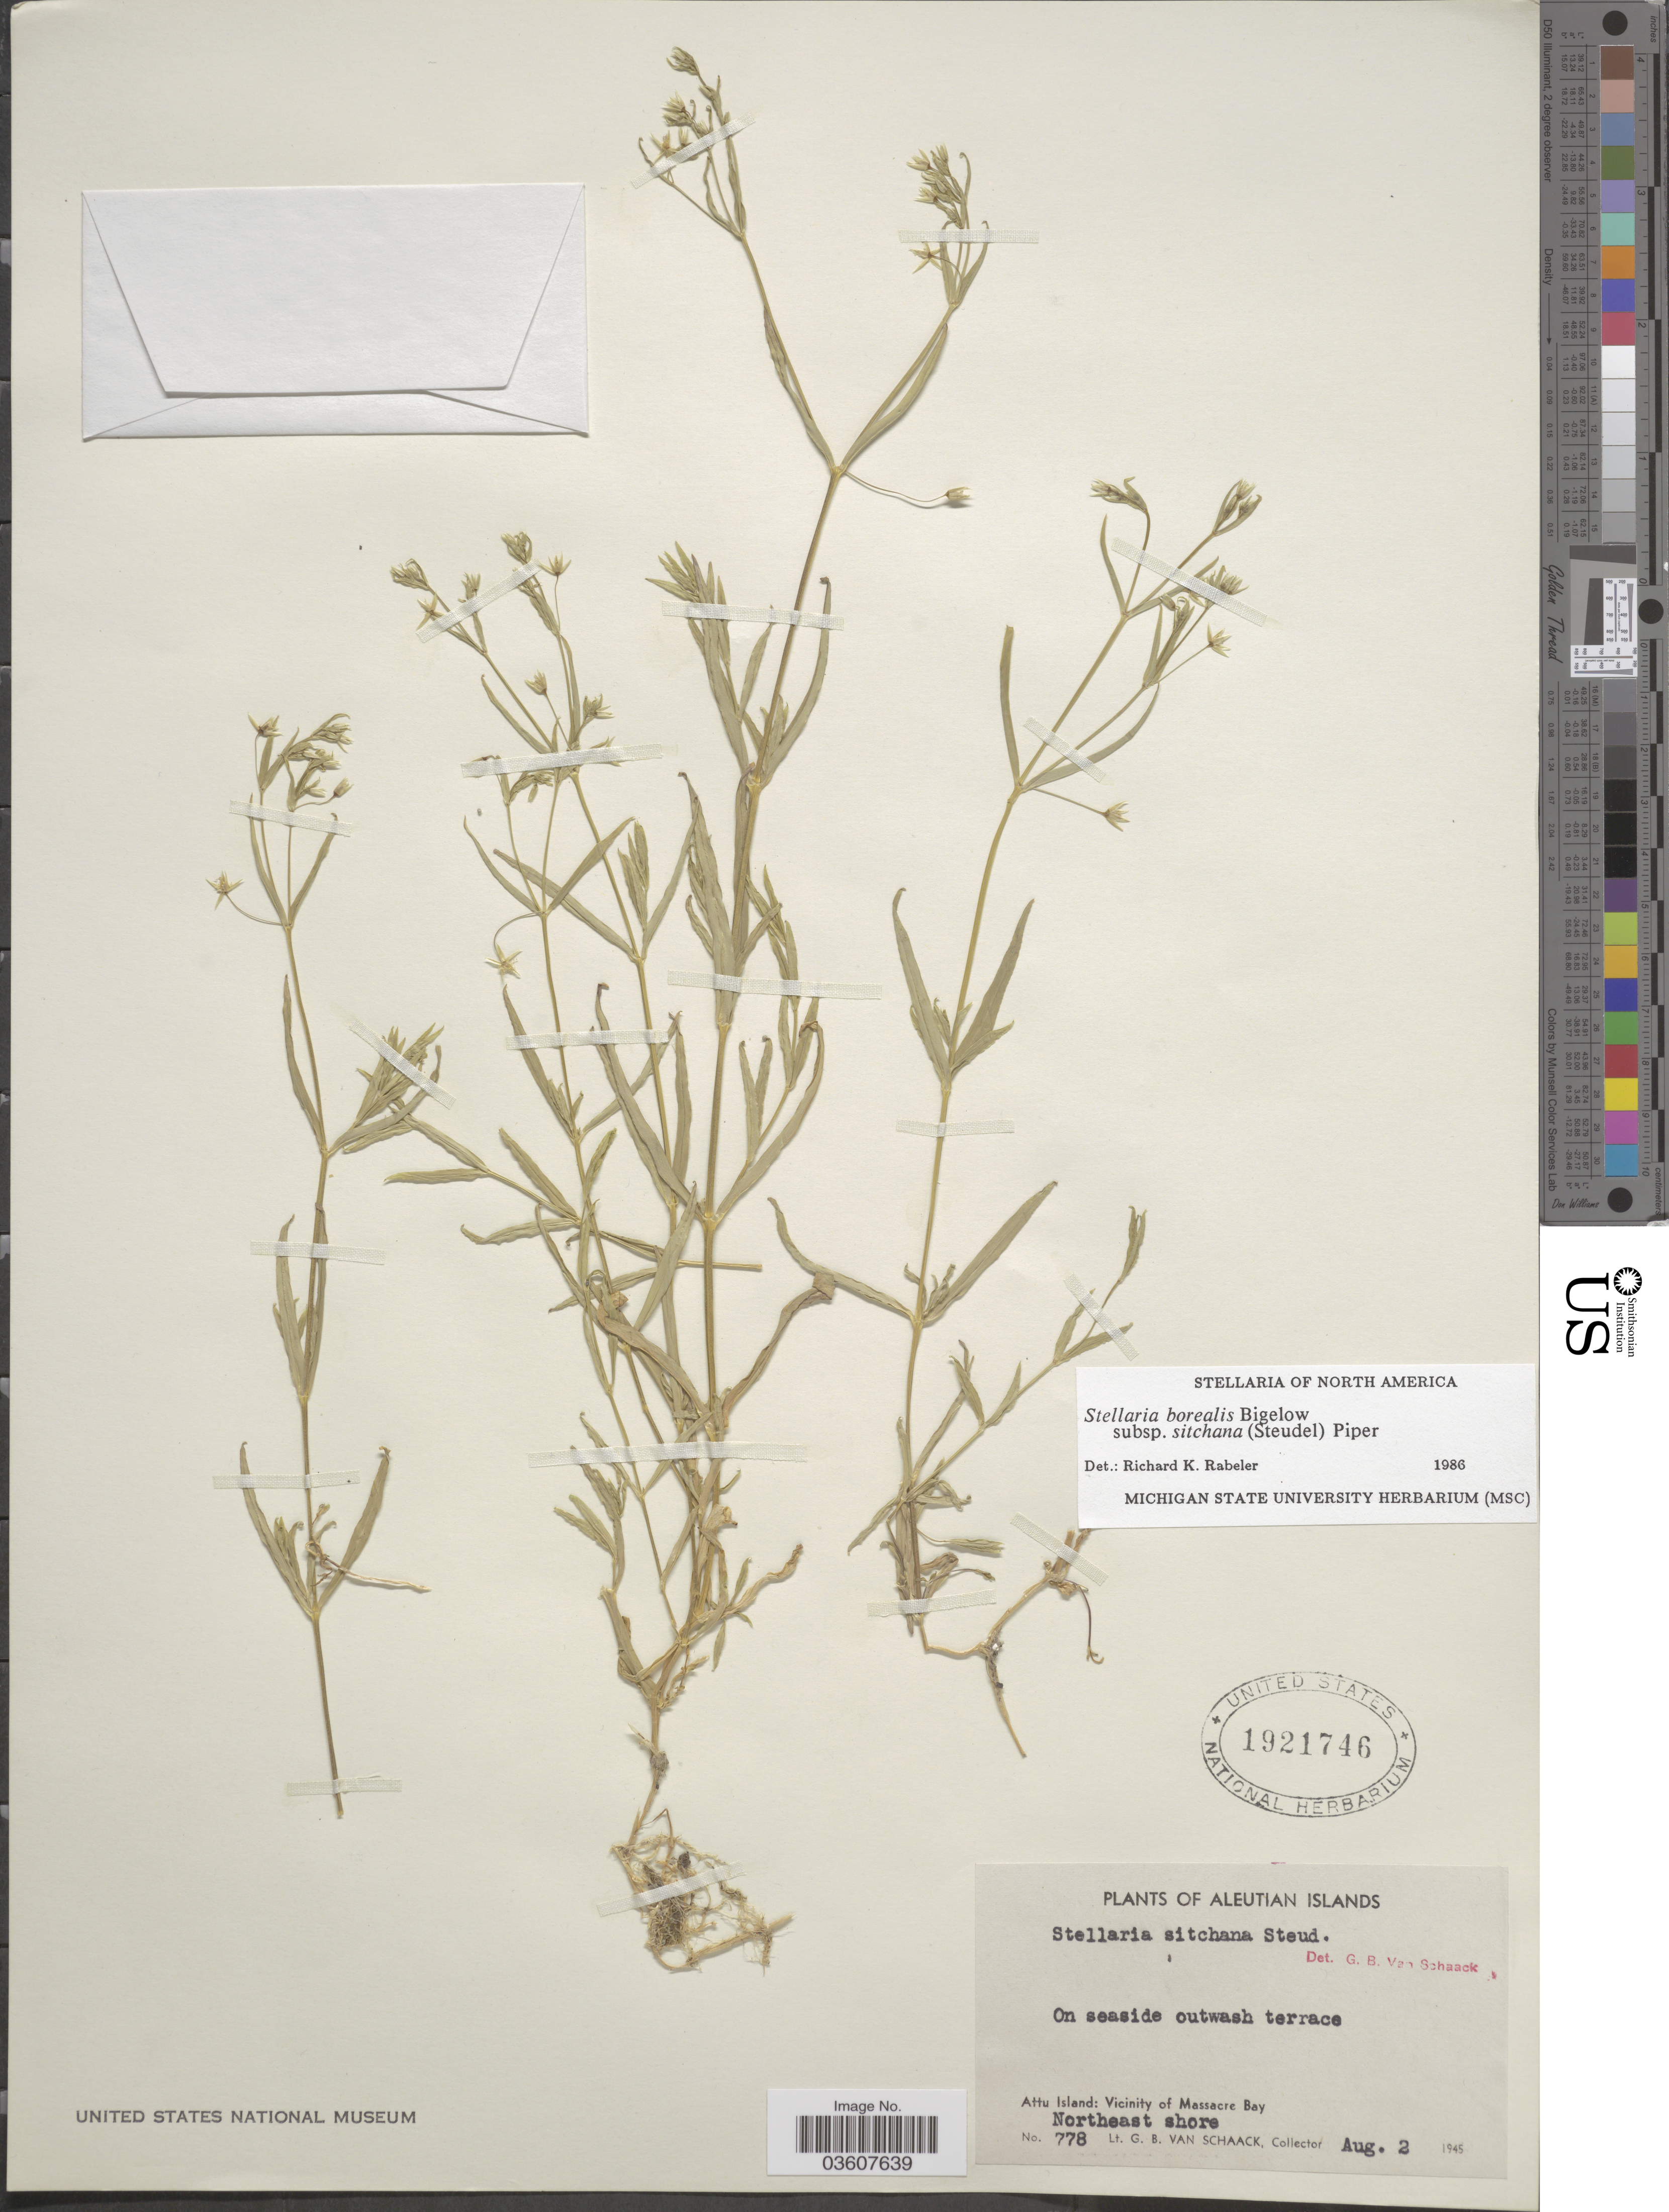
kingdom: Plantae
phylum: Tracheophyta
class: Magnoliopsida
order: Caryophyllales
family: Caryophyllaceae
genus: Stellaria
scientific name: Stellaria borealis subsp. sitchana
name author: (Steud.) Piper & Beattie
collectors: G. Van Schaack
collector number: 778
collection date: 1945-08-02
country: United States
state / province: Alaska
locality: Aleutian Islands. On seaside outwash terrace. Attu Island: Vicinity of Massacre Bay. Northeast shore.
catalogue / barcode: US 1921746